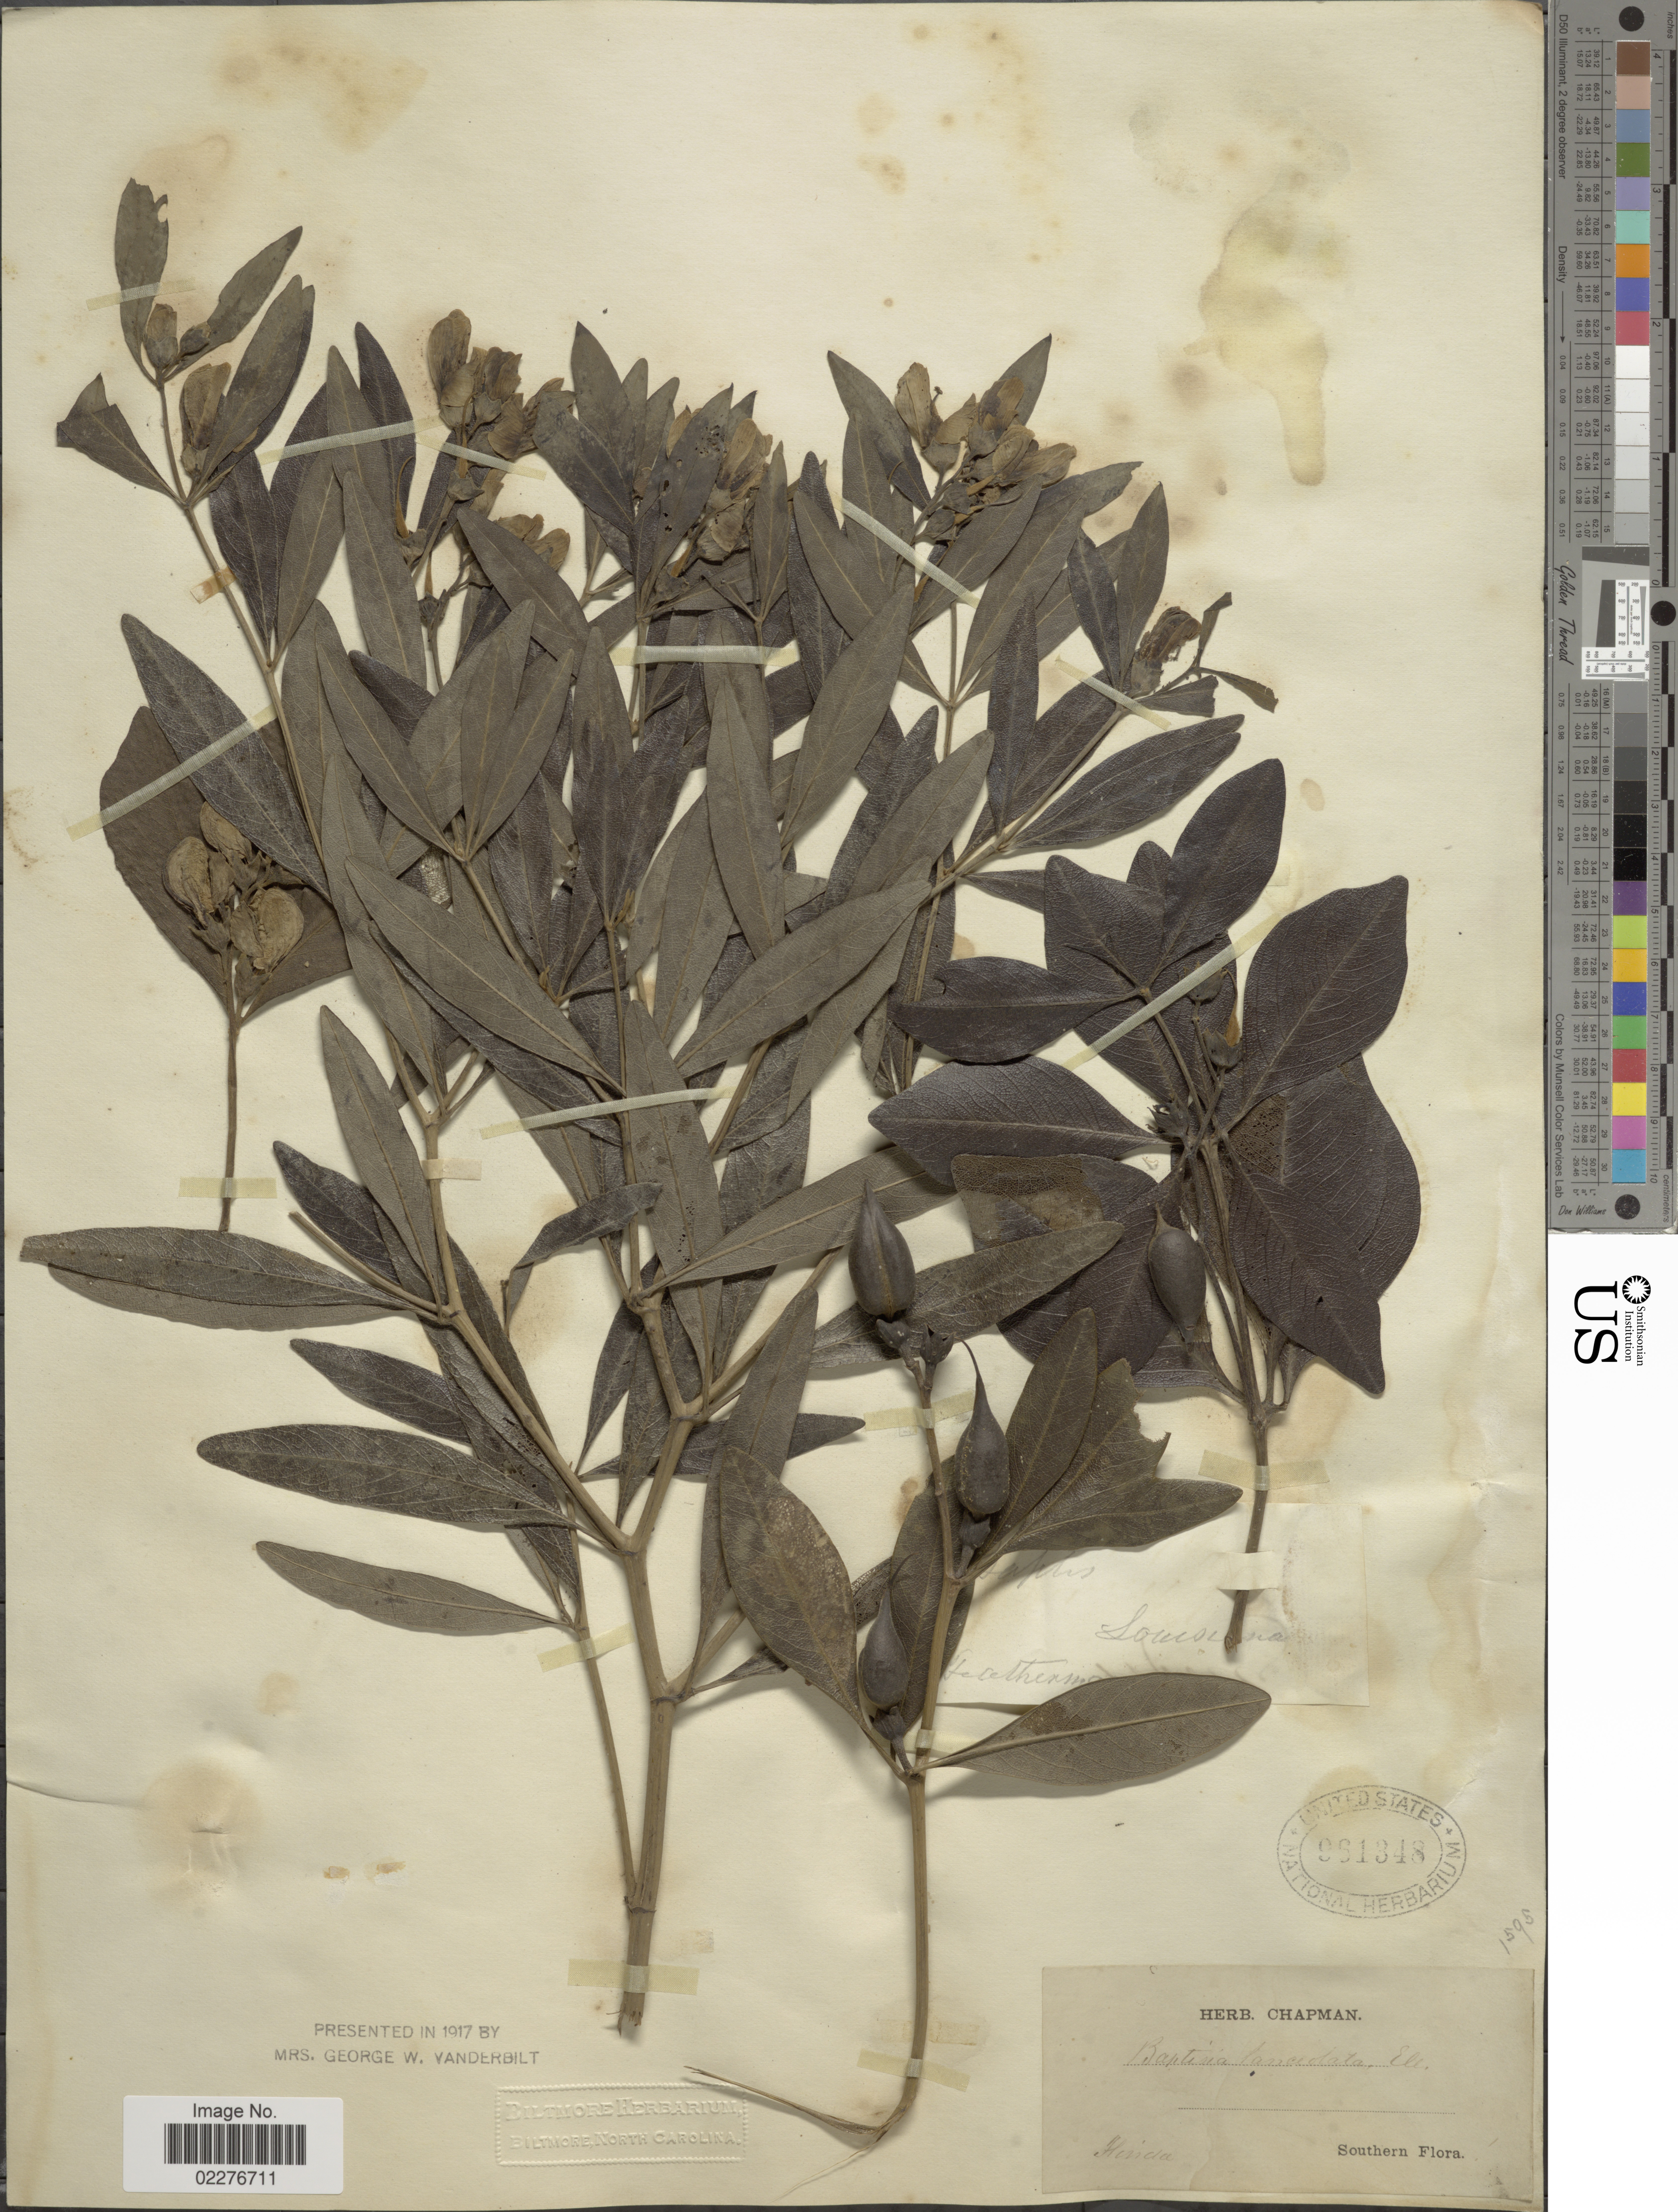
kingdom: Plantae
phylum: Tracheophyta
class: Magnoliopsida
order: Fabales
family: Fabaceae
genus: Baptisia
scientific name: Baptisia lanceolata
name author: (Walter) Elliott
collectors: ex herb. Chapman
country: United States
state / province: Florida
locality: Southern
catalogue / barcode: US 961348